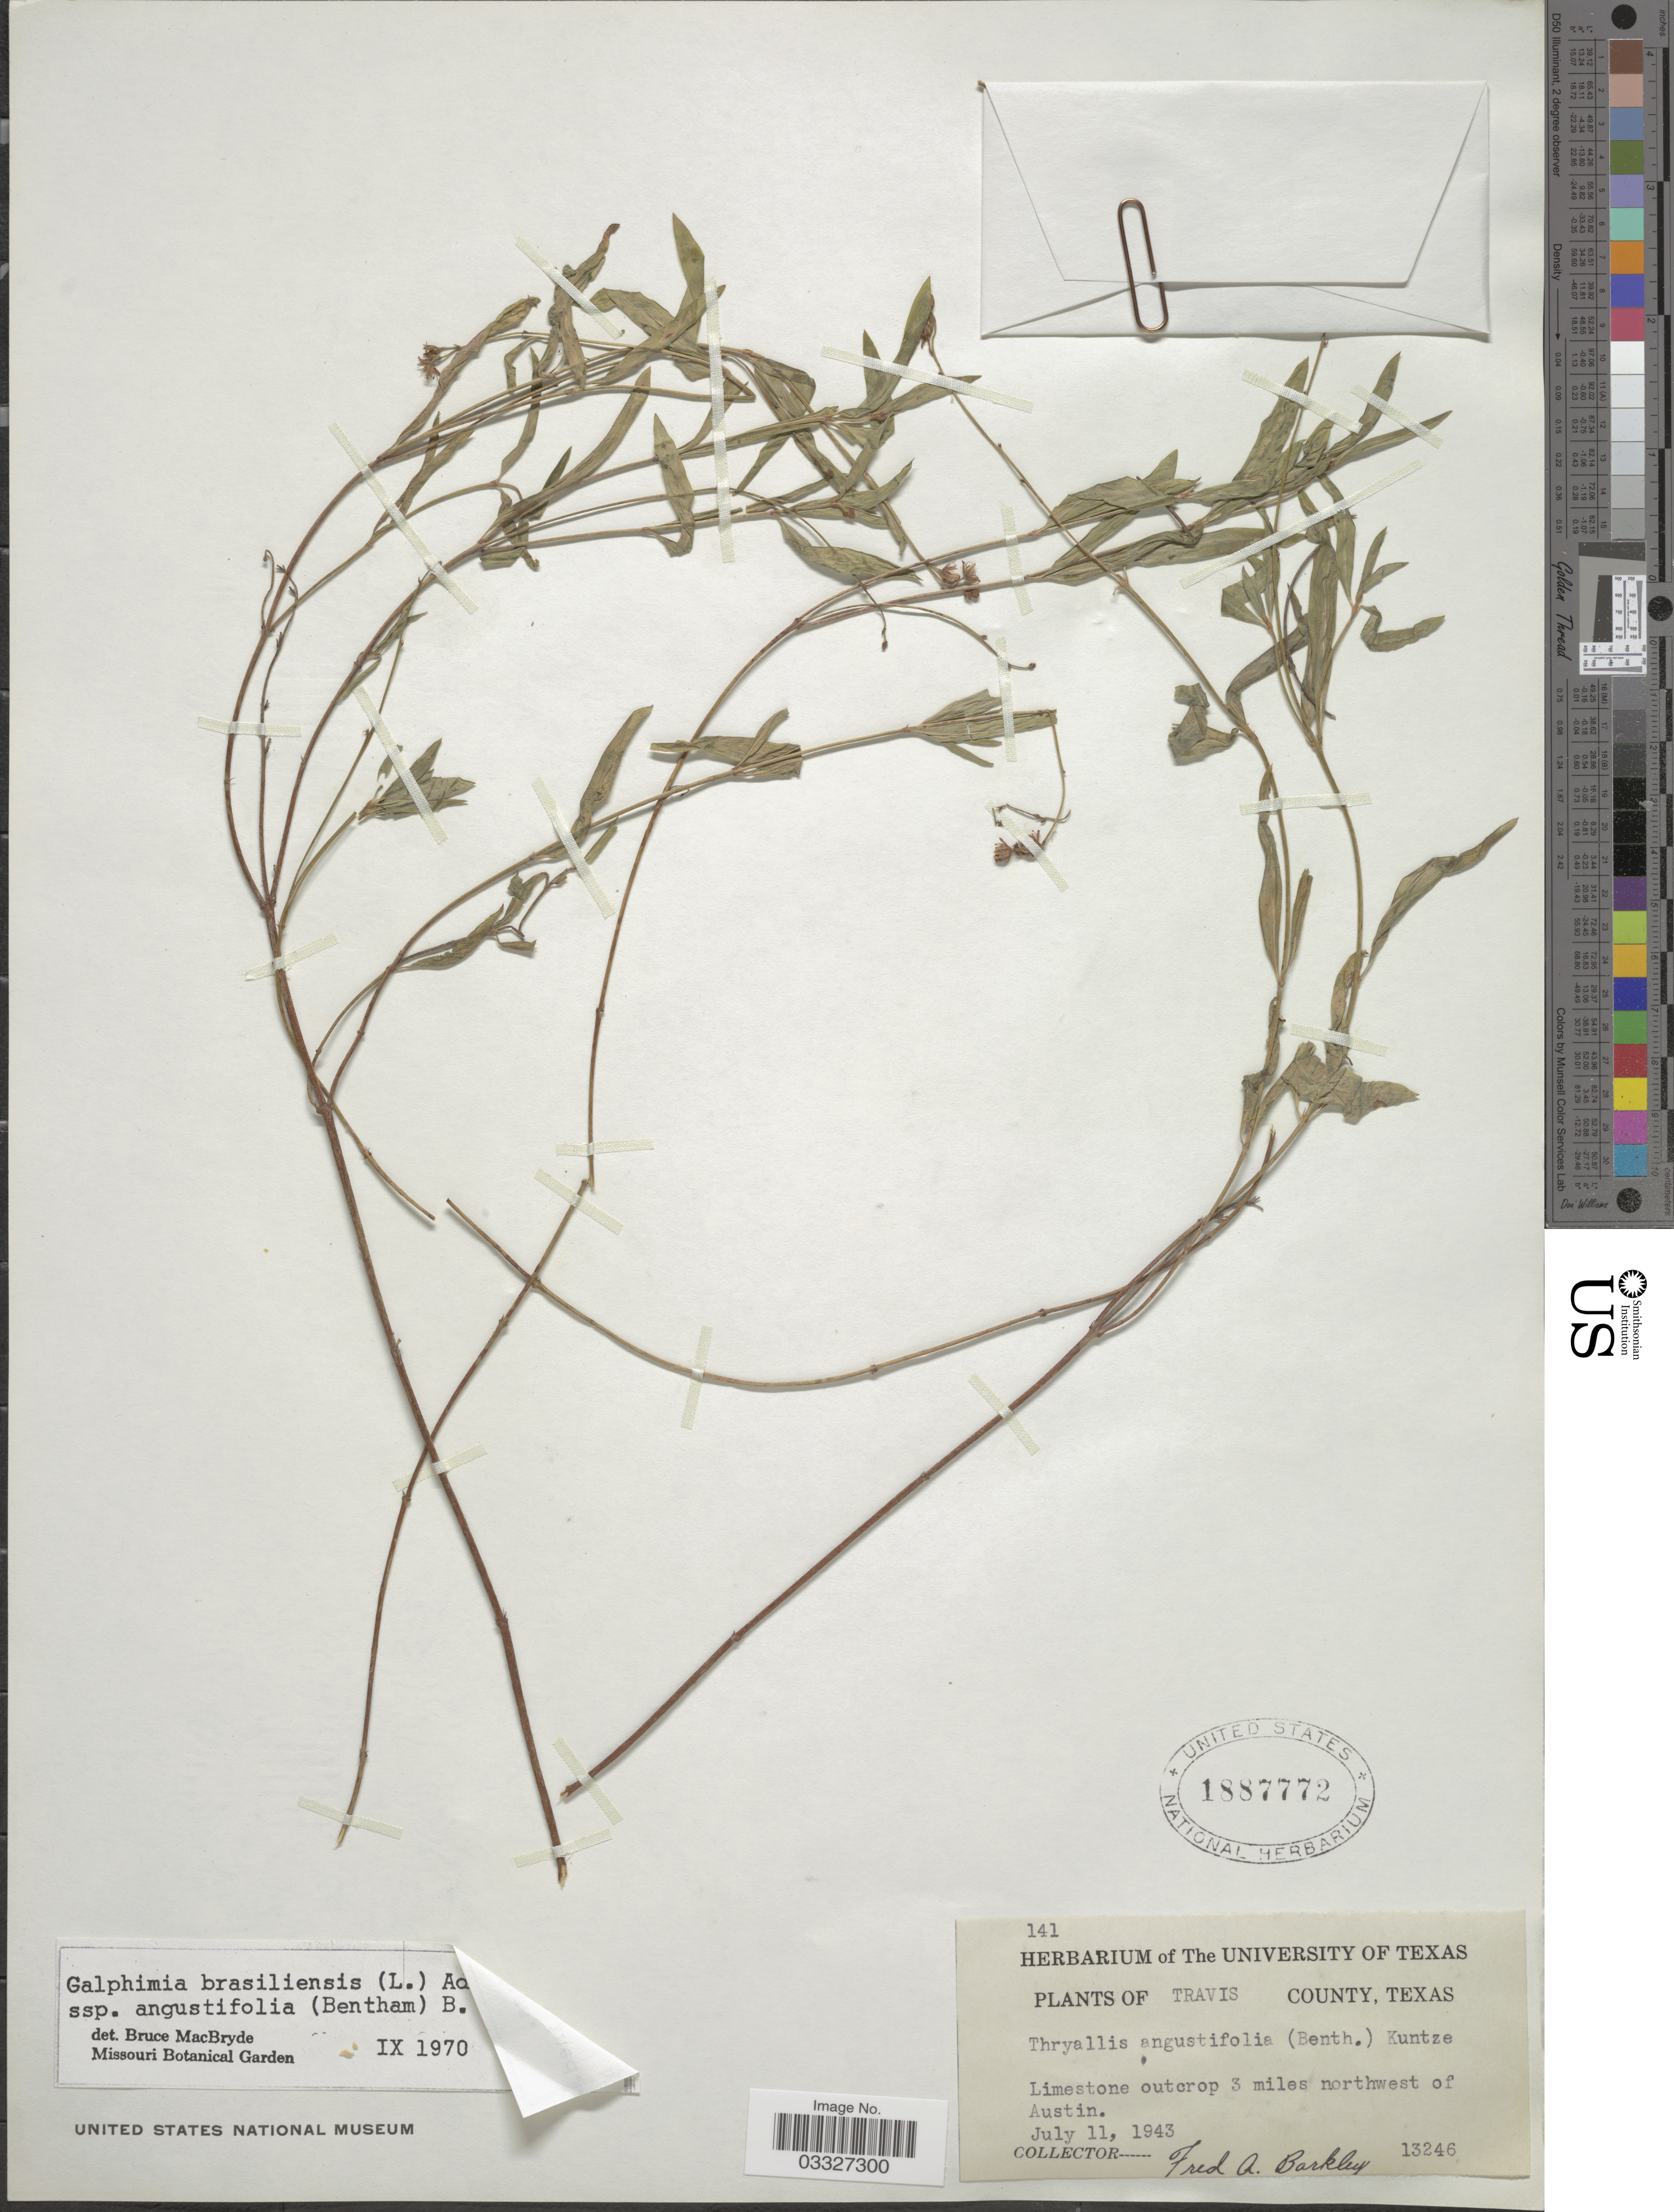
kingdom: Plantae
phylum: Tracheophyta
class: Magnoliopsida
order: Malpighiales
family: Malpighiaceae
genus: Galphimia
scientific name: Galphimia angustifolia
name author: Benth.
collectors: F. A. Barkley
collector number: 13246/141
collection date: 1943-07-11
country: United States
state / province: Texas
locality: Travis County. Limestone outcrop 3 miles northwest of Austin.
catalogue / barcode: US 1887772